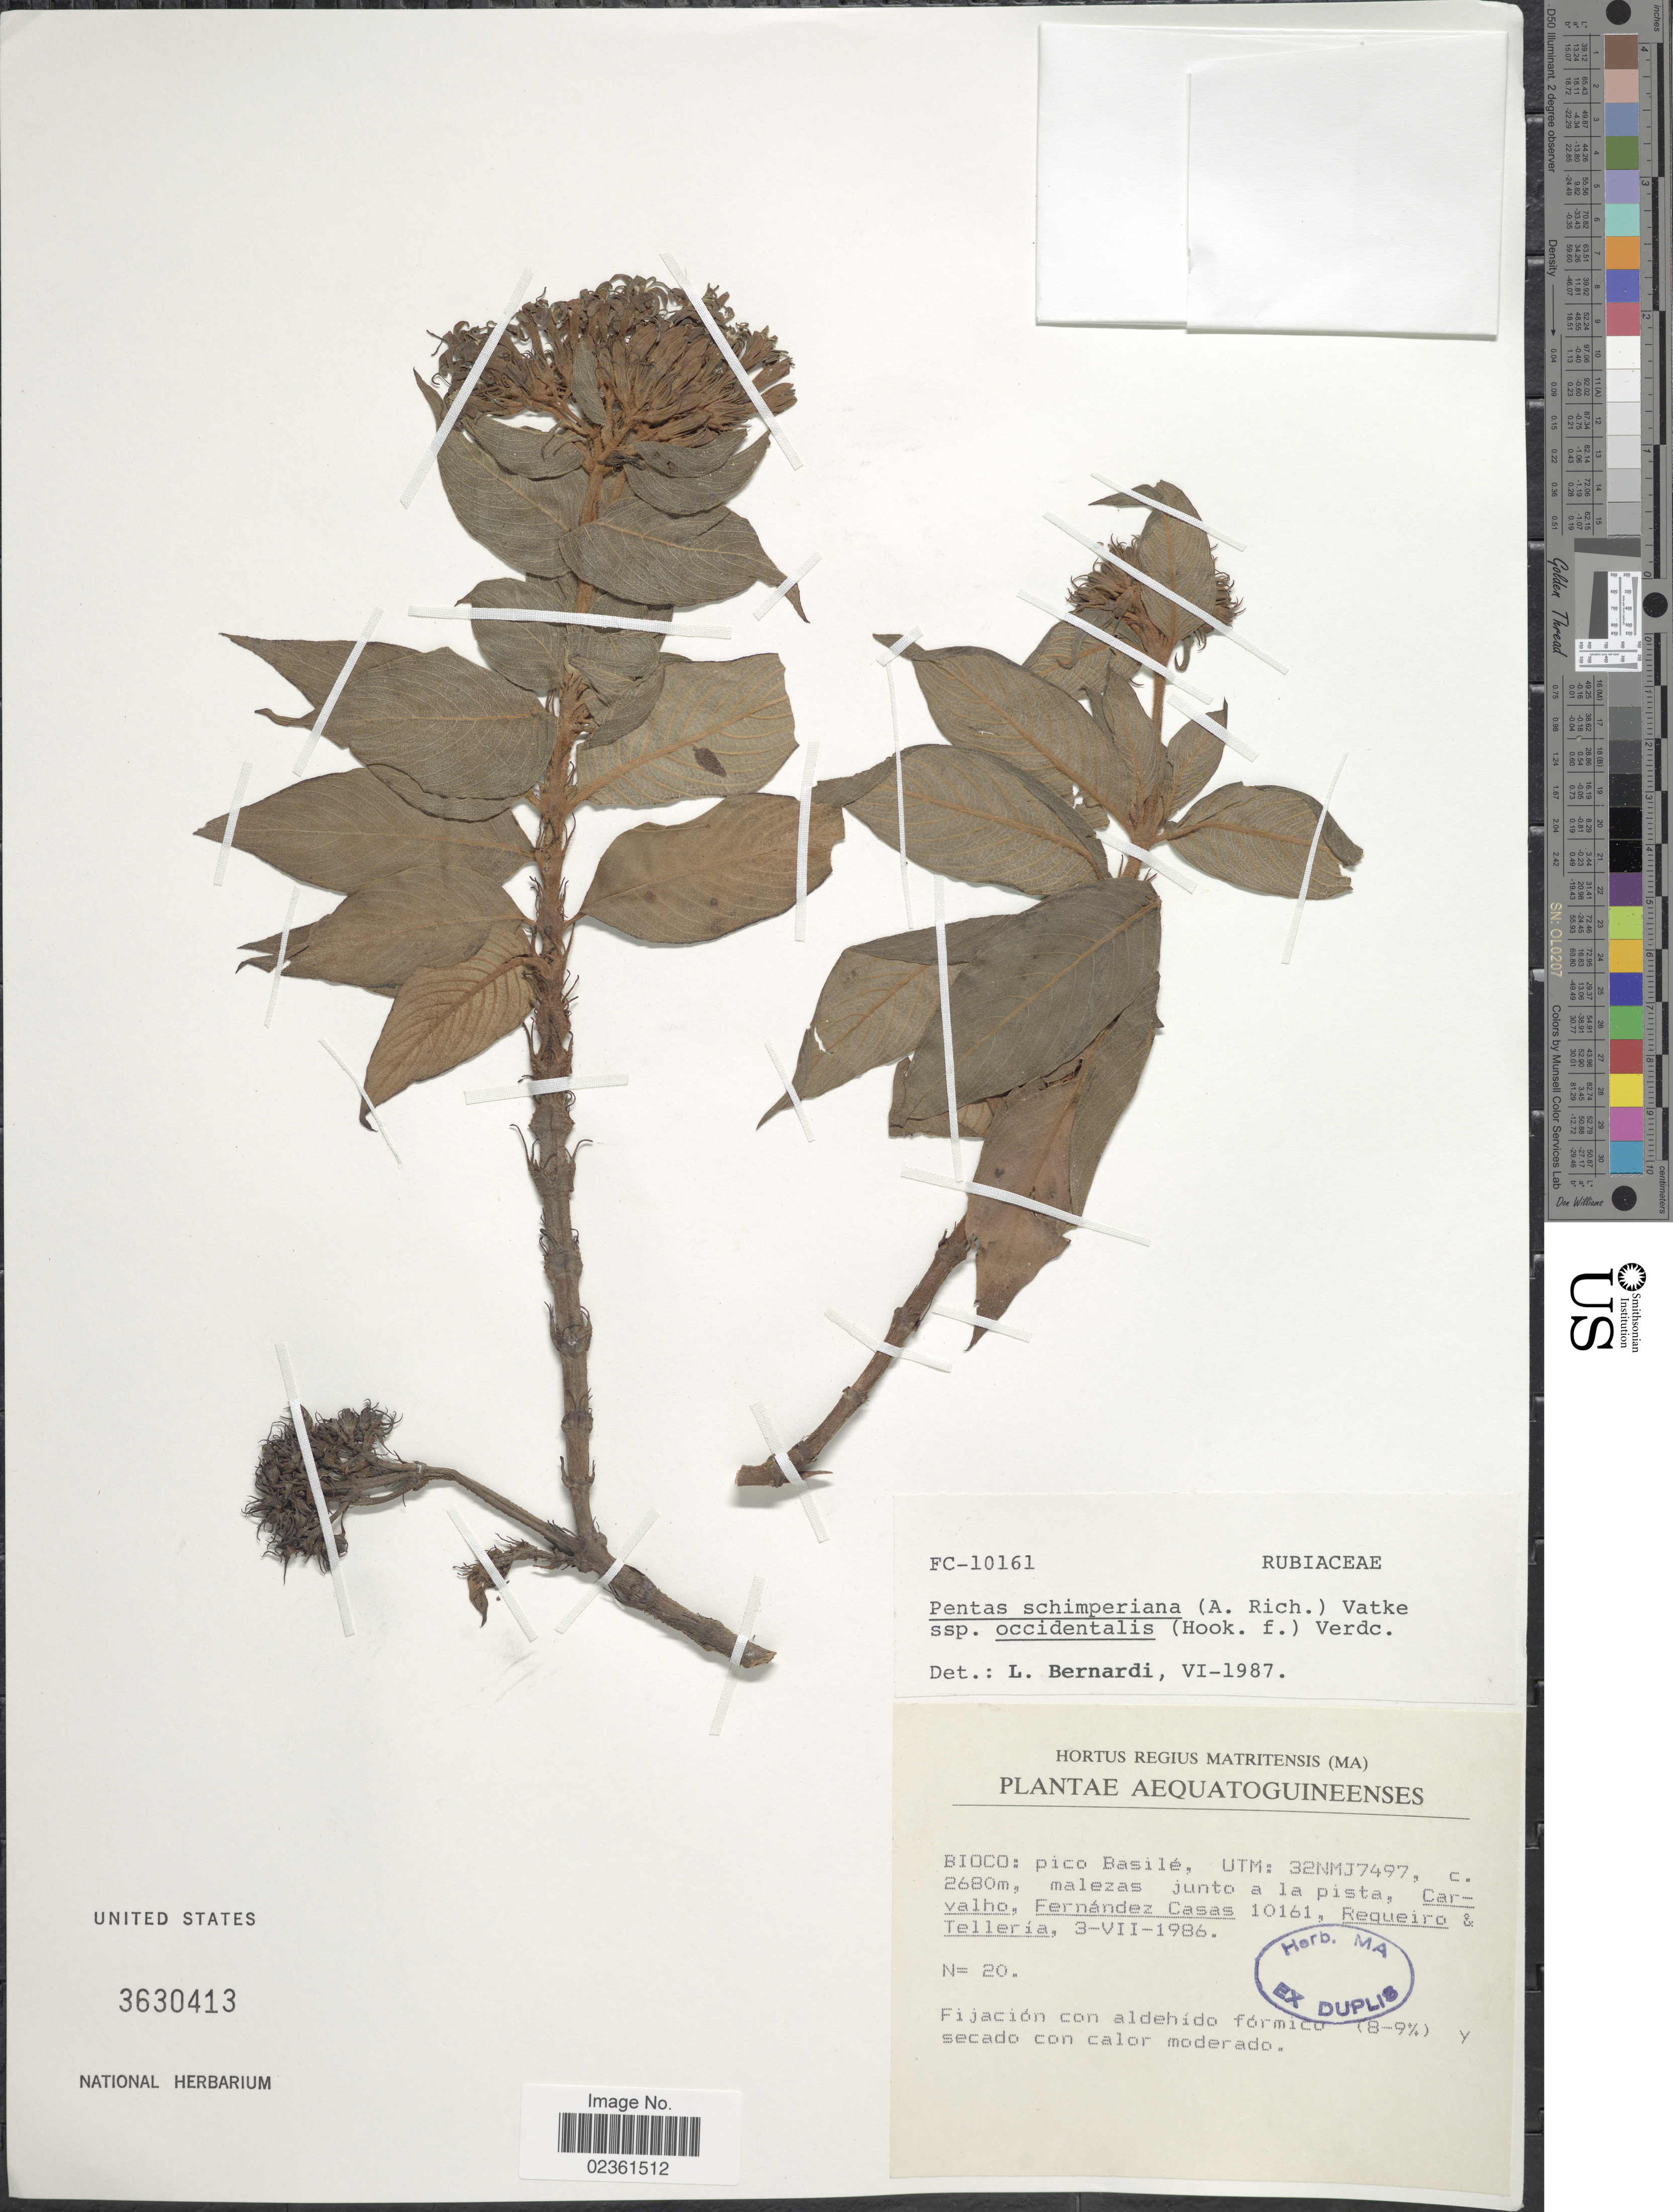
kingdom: Plantae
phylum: Tracheophyta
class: Magnoliopsida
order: Gentianales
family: Rubiaceae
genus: Pentas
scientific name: Pentas schimperiana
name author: Vatke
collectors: Carvalho, --, F. Casas, Requeiro, -- & -. Telleria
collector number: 10161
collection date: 1986-07-03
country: Equatorial Guinea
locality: Bioco: pico Basile, UTM: 32NMJ7497, malezas junto a la pista.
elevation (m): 2680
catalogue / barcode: US 330413